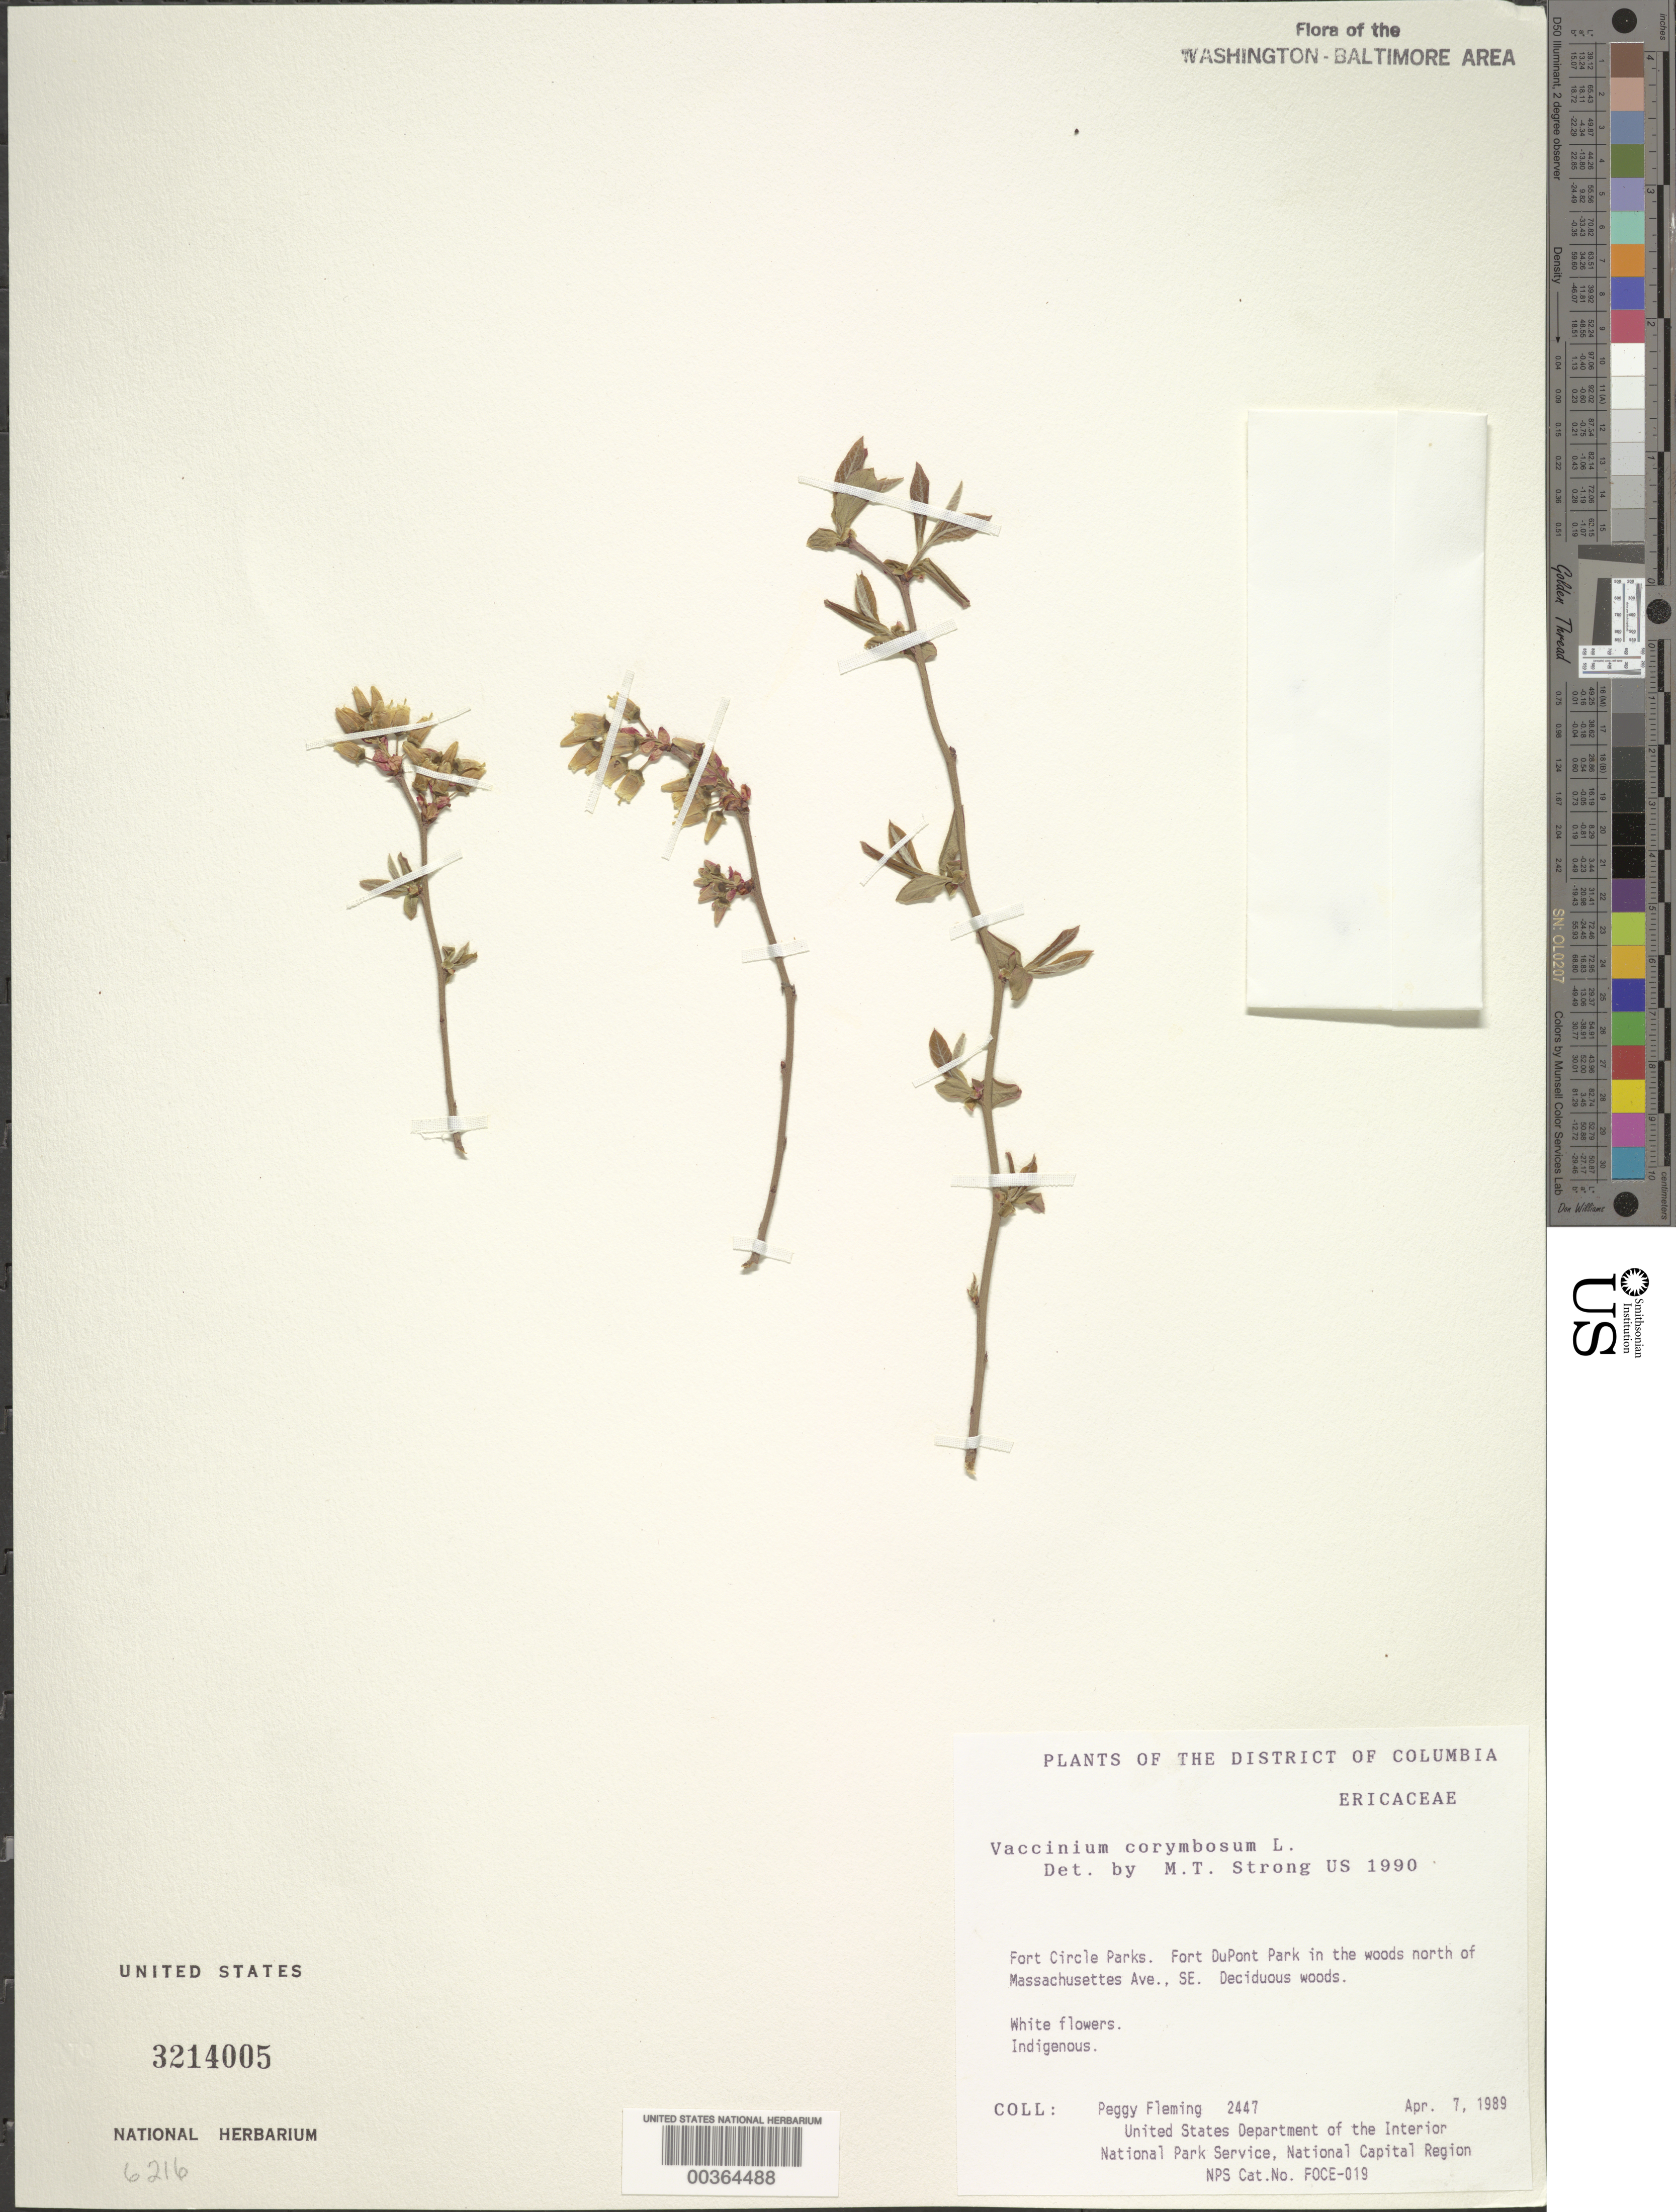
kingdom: Plantae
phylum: Tracheophyta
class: Magnoliopsida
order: Ericales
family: Ericaceae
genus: Vaccinium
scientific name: Vaccinium corymbosum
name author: L.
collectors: P. Fleming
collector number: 2447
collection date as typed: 07 Apr 1989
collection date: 1989-04-07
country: United States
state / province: District of Columbia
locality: Fort Circle Parks, Fort Dupont Park N of Massachusetes Ave, SE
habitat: Deciduous woods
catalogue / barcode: US 3214005